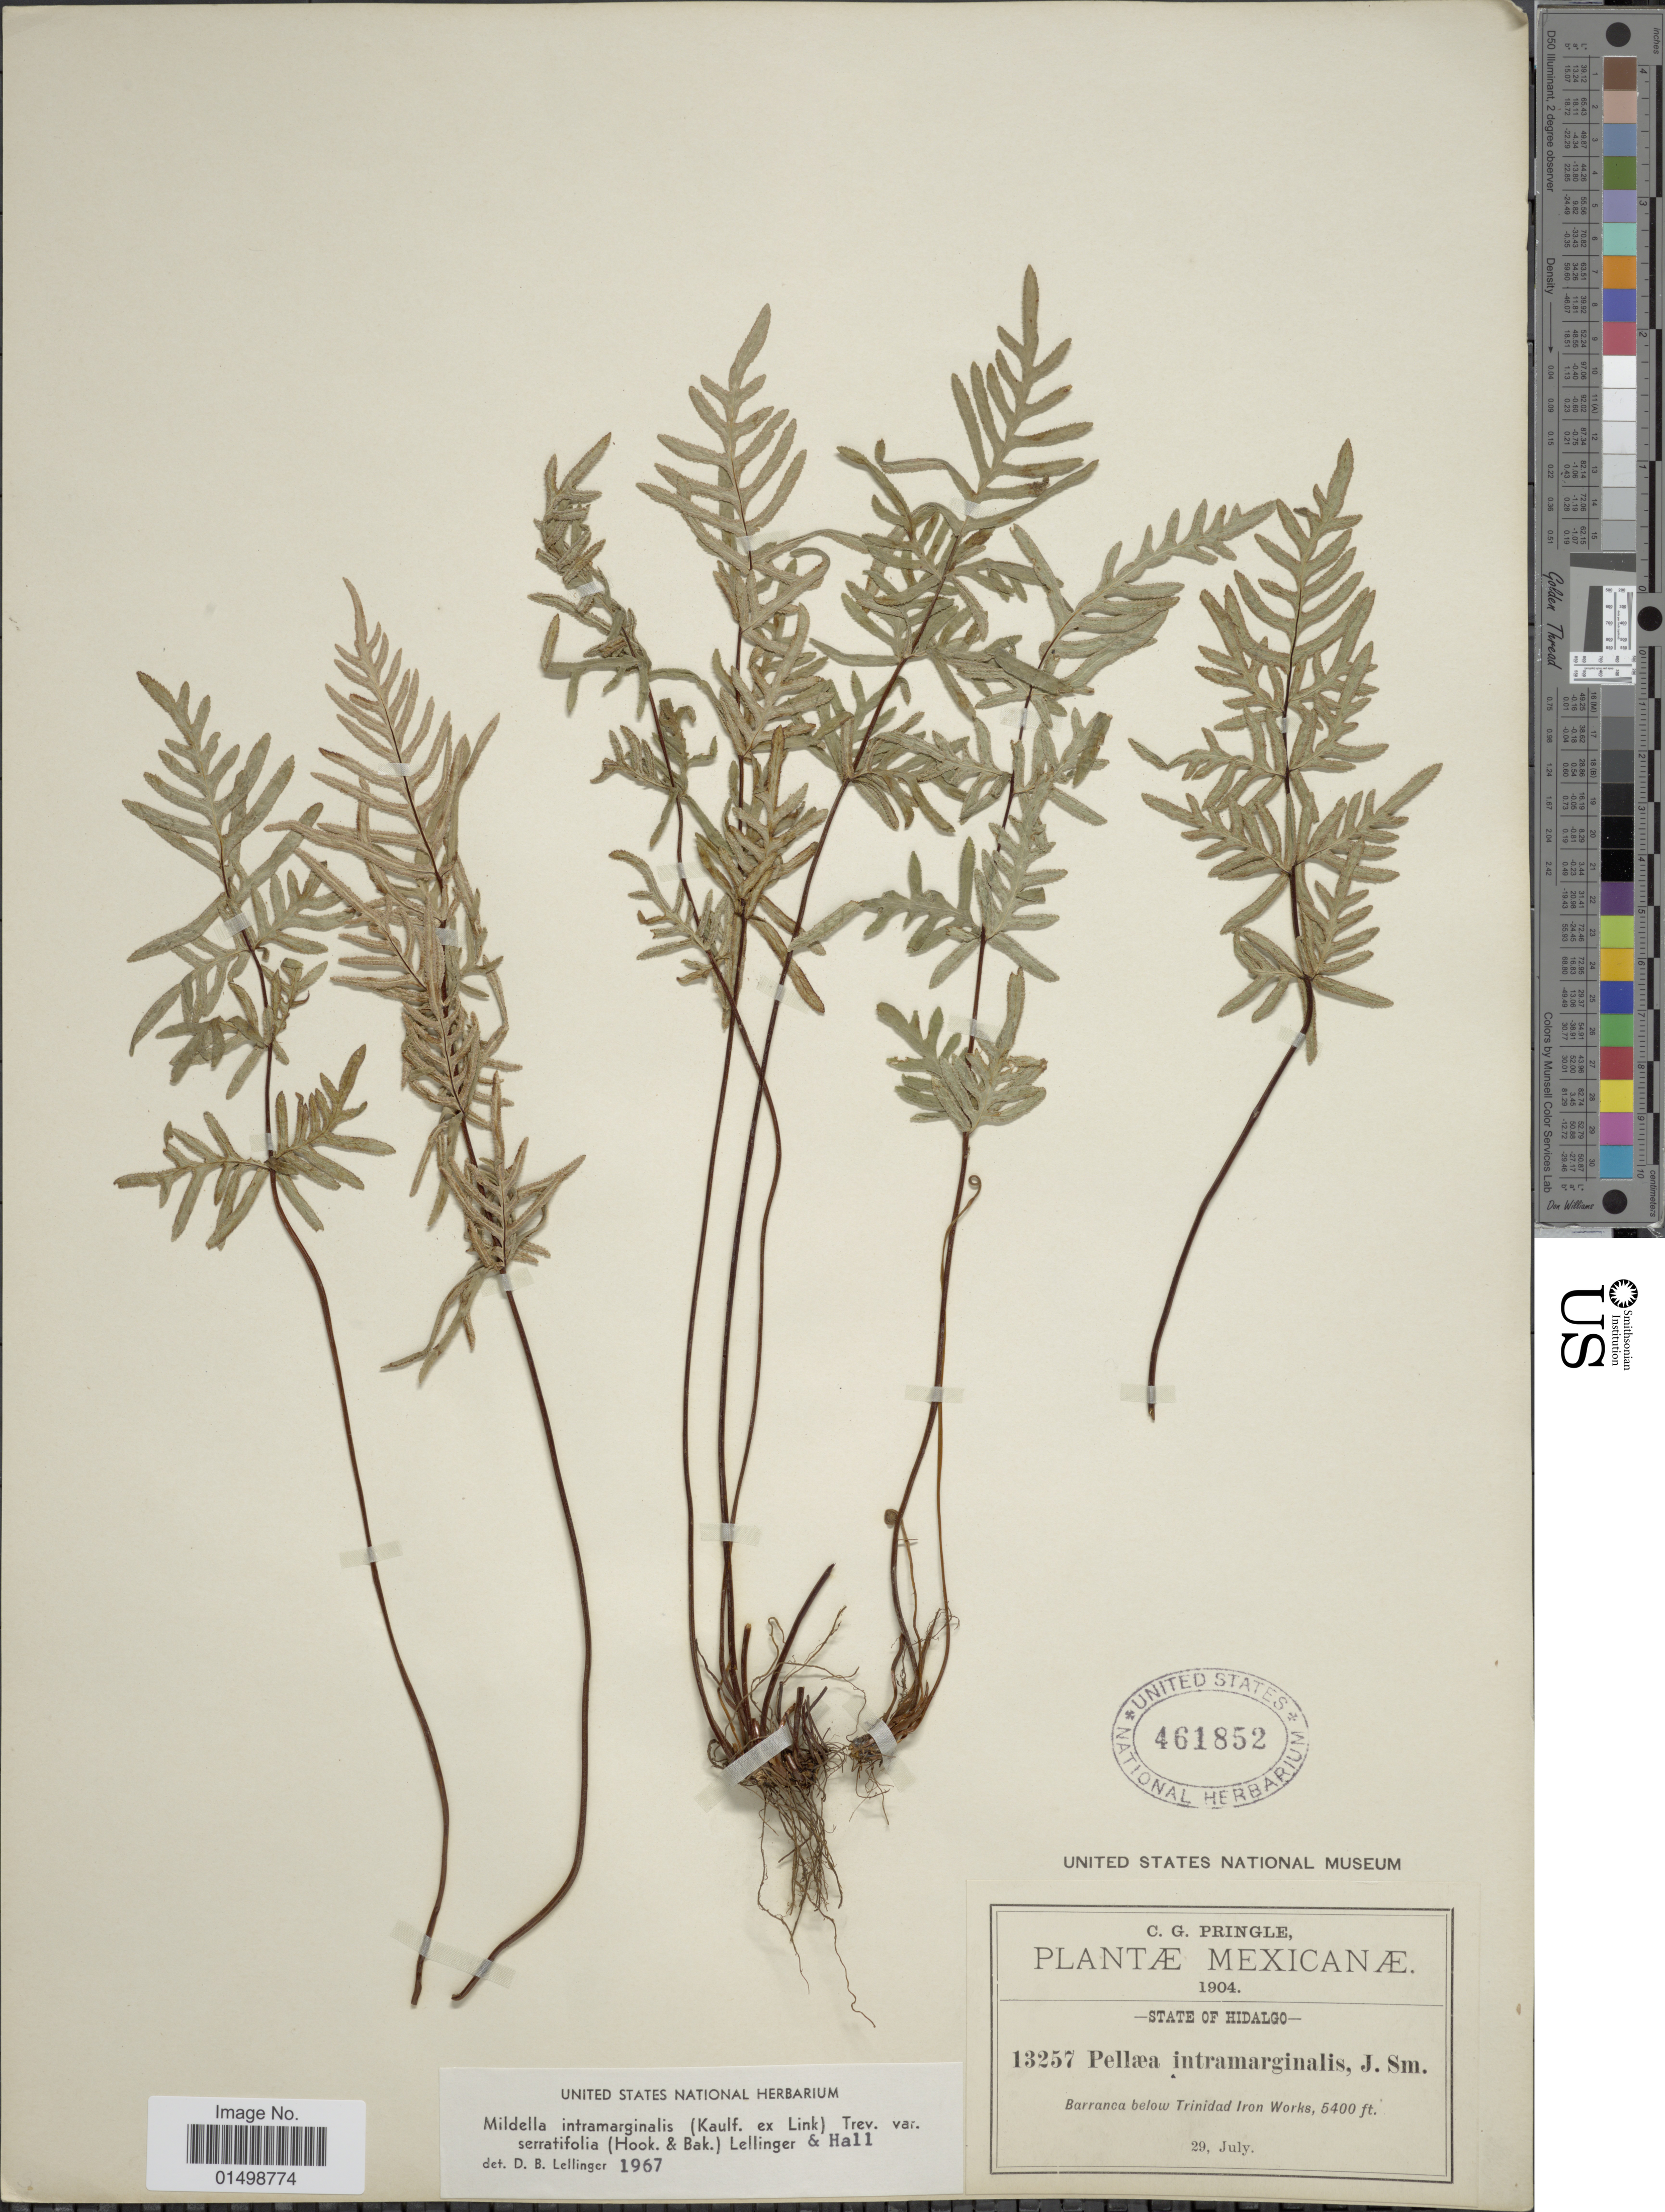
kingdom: Plantae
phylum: Tracheophyta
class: Polypodiopsida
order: Polypodiales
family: Pteridaceae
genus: Cheilanthes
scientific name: Cheilanthes intramarginalis var. serratifolia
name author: (Kaulf.) Hook.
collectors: C. G. Pringle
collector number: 13257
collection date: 1904-07-29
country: Mexico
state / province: Hidalgo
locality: Barranca below Trinidad Iron Works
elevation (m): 1646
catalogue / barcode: US 461852